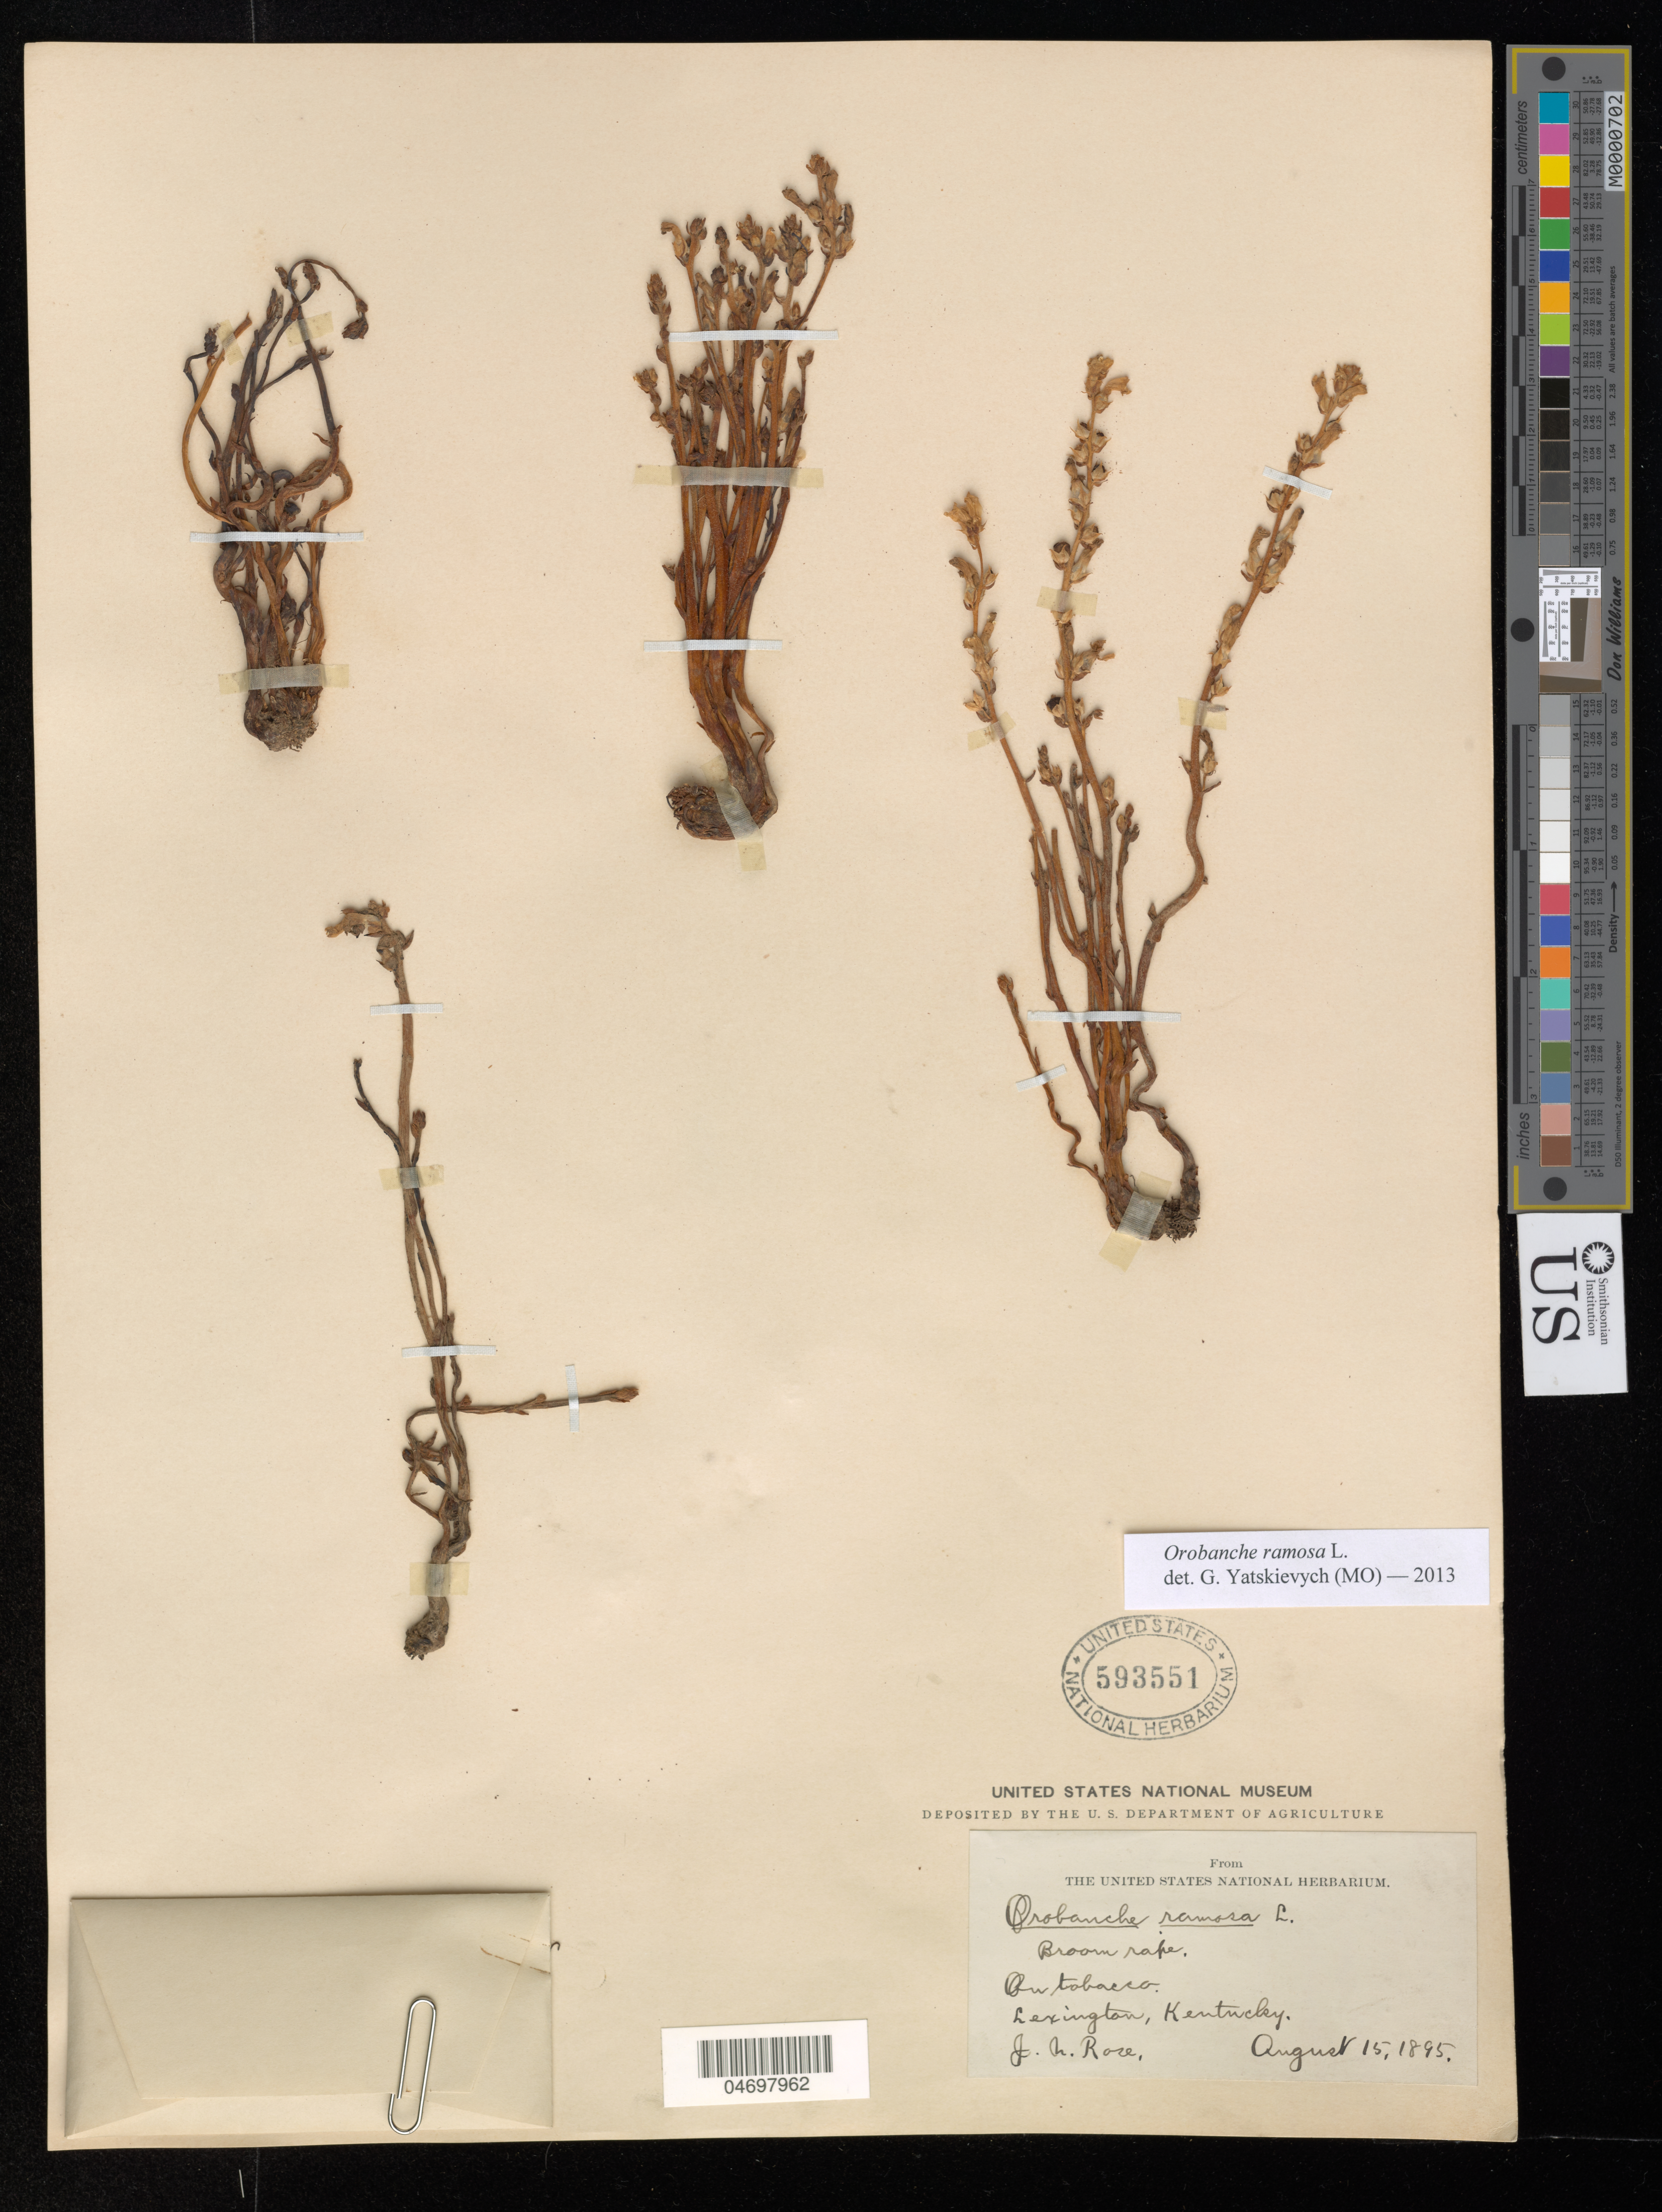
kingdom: Plantae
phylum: Tracheophyta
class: Magnoliopsida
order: Lamiales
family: Orobanchaceae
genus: Orobanche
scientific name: Orobanche ramosa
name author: L.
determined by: Yatskievych, G.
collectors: J. N. Rose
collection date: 1895-08-15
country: United States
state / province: Kentucky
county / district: Fayette Co.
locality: Lexington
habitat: On tobacco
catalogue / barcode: US 593551